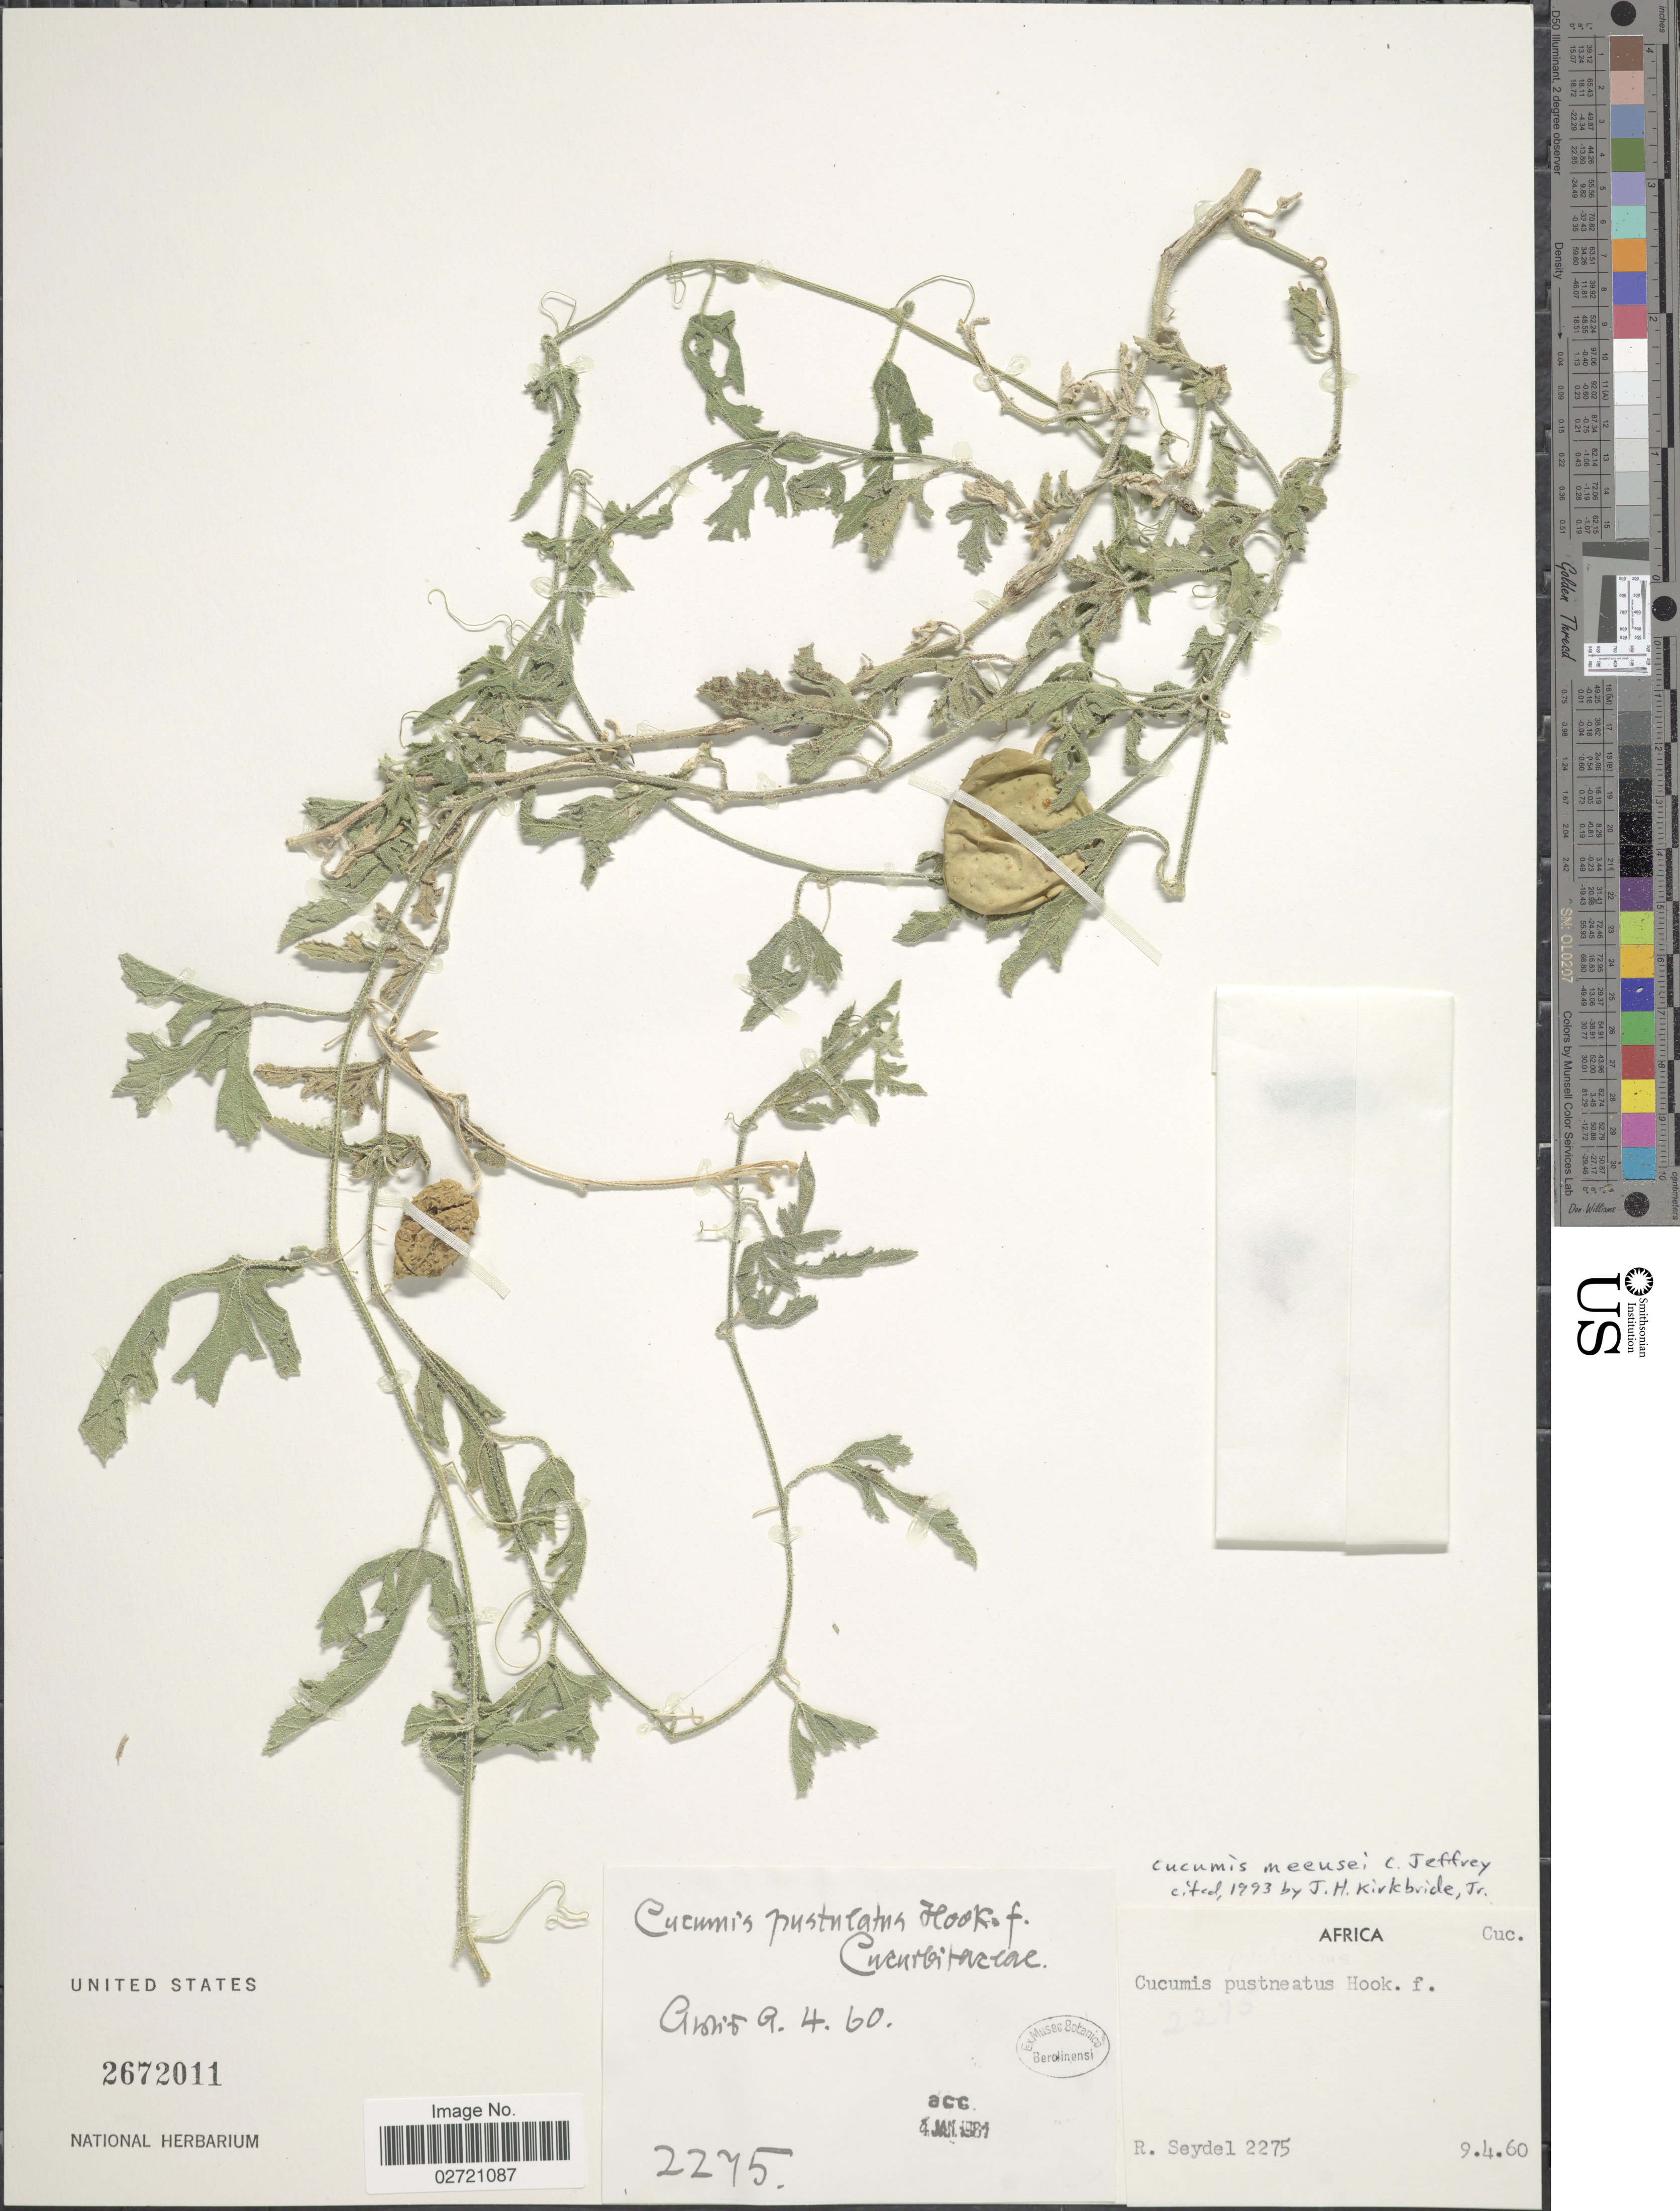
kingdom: Plantae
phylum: Tracheophyta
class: Magnoliopsida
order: Cucurbitales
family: Cucurbitaceae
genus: Cucumis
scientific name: Cucumis meeusei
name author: C. Jeffrey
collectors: R. Seydel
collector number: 2275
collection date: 1960-04-09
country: Namibia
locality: Avis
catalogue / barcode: US 2672011